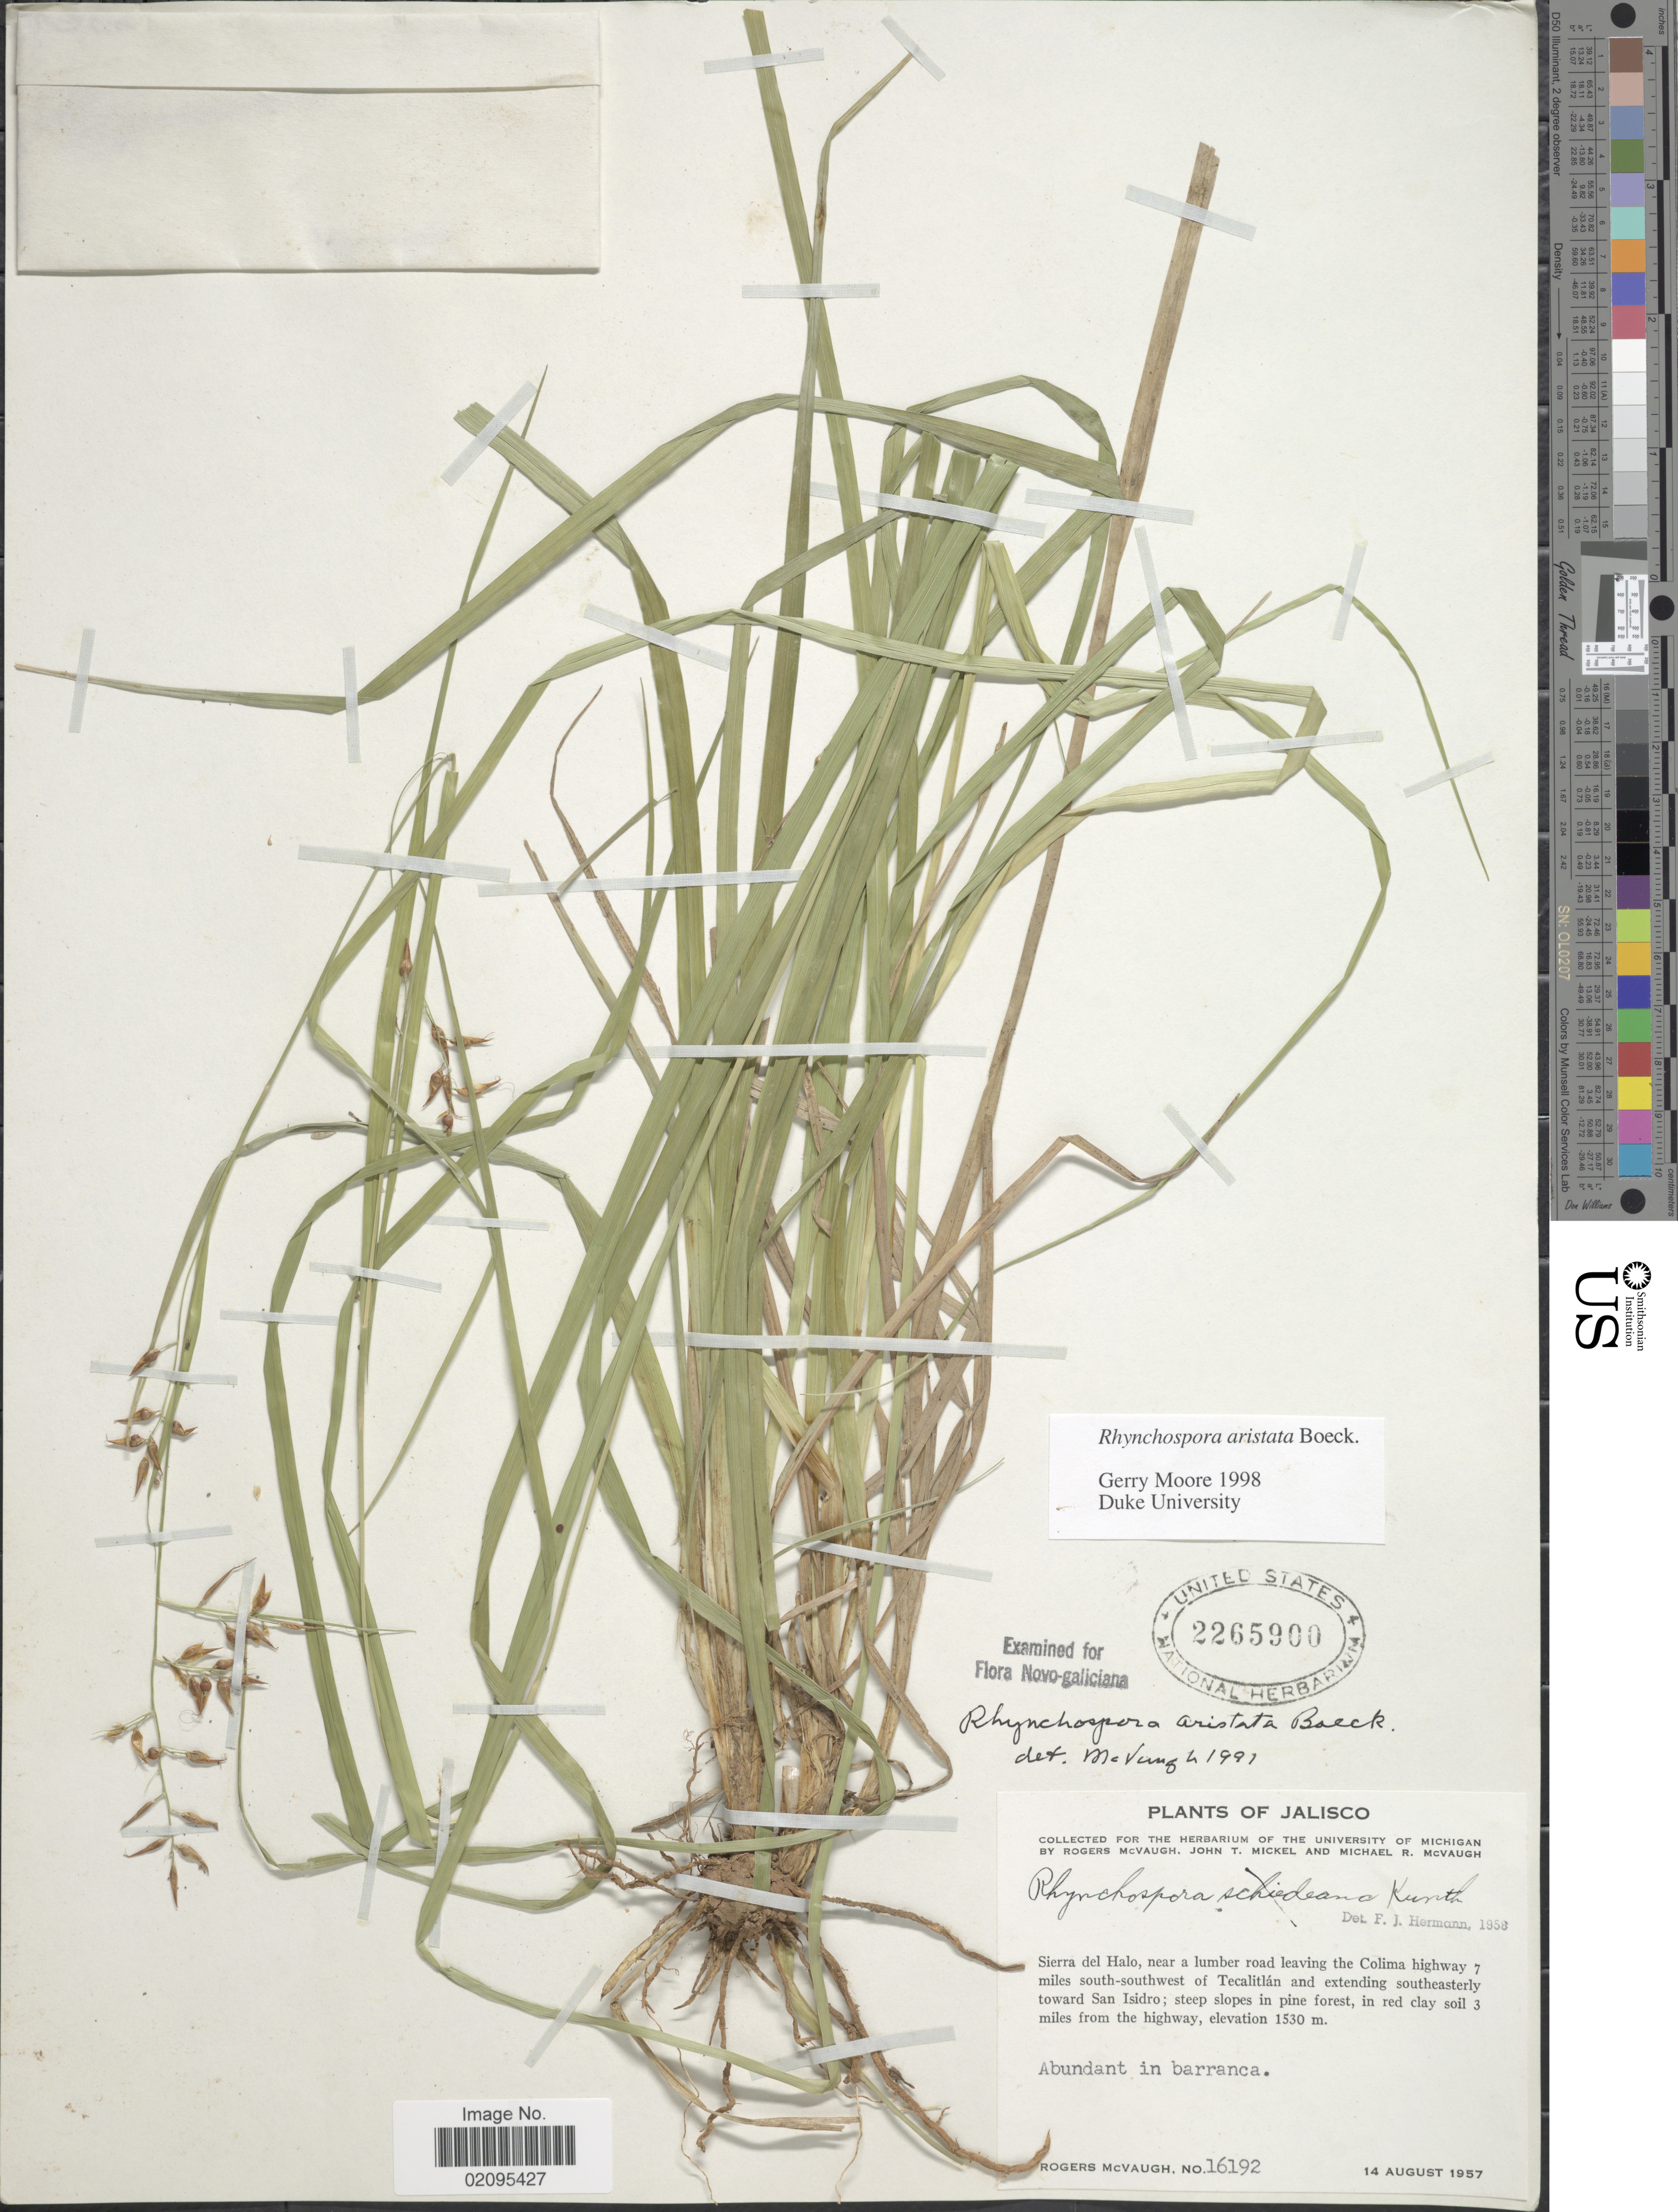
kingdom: Plantae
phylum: Tracheophyta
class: Liliopsida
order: Poales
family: Cyperaceae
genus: Rhynchospora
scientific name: Rhynchospora aristata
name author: Boeckeler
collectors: R. McVaugh, J. T. Mickel & M. R. McVaugh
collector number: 16192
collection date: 1957-08-14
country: Mexico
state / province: Jalisco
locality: Sierra del Halo, near a lumber road leaving the Colima highway 7 miles south-southwest of Tecalitlan and extending southeasterly toward San Isidro; steep slopes in pine forest, in red clay soil 3 miles from the highway, abundant in barranca.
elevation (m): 1530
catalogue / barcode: US 2265900